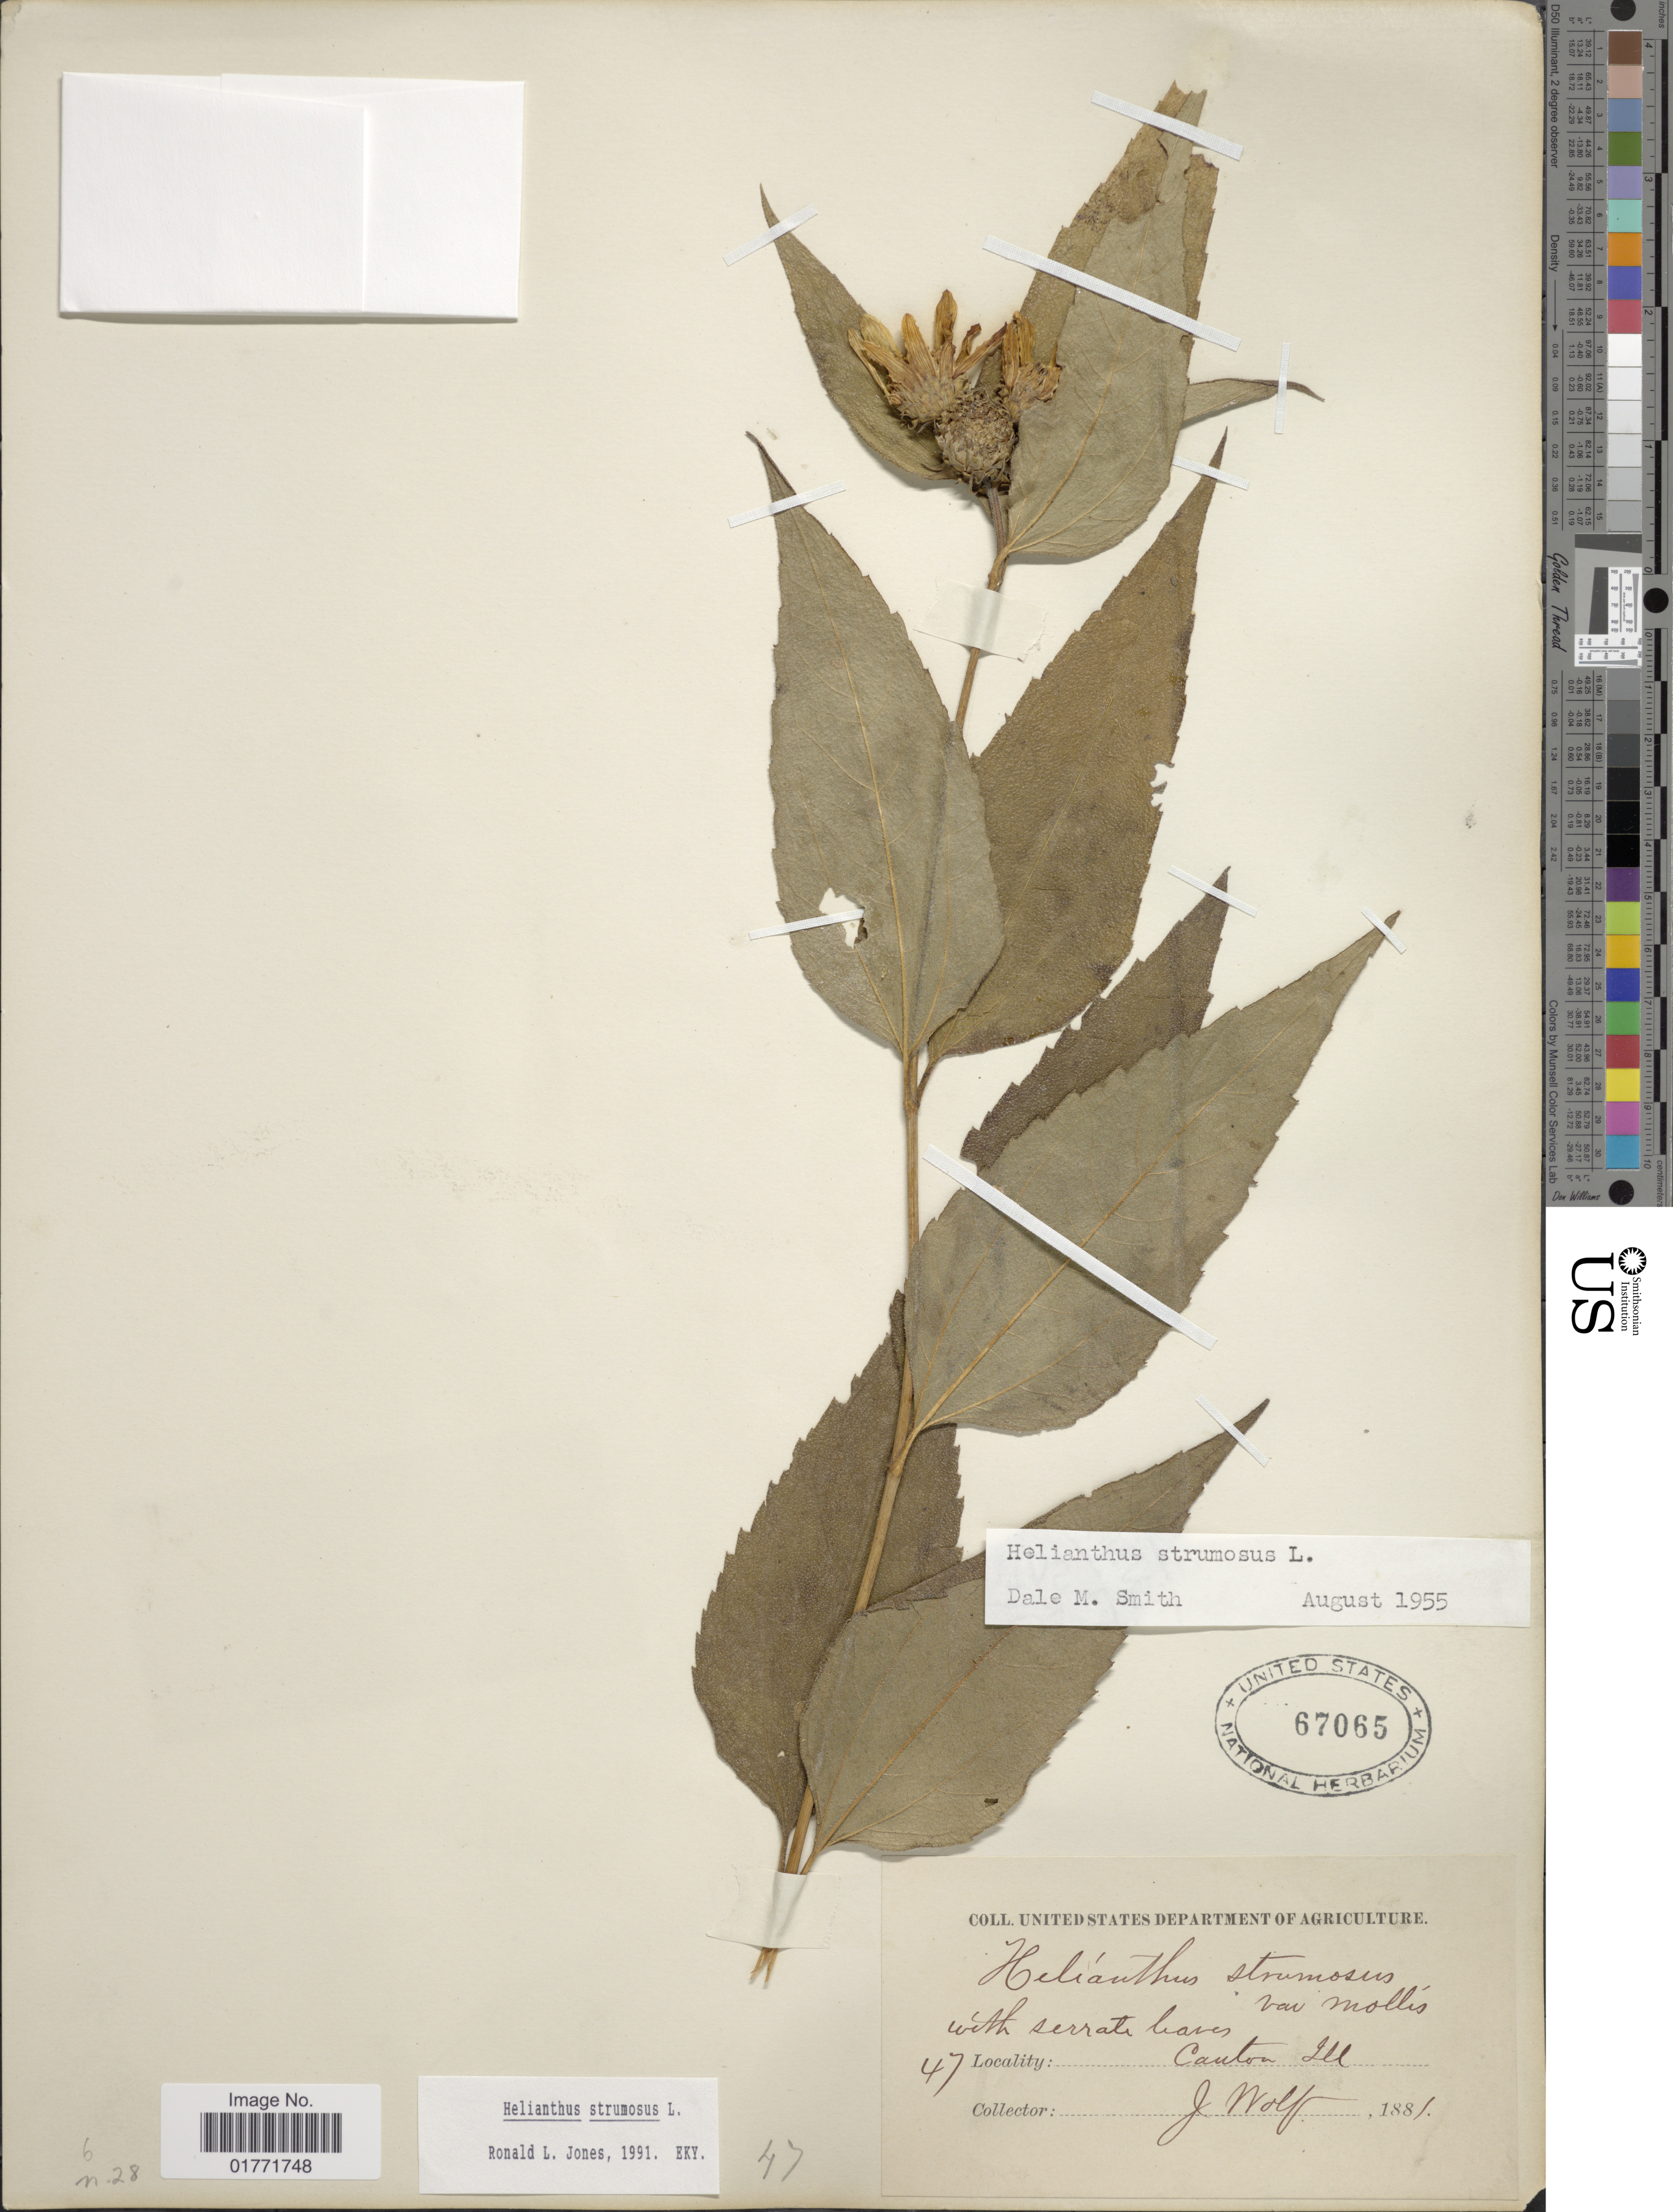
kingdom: Plantae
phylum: Tracheophyta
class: Magnoliopsida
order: Asterales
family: Asteraceae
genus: Helianthus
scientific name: Helianthus strumosus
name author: L.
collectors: J. Wolf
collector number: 47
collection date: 1881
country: United States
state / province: Illinois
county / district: Fulton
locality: Canton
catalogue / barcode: US 67065